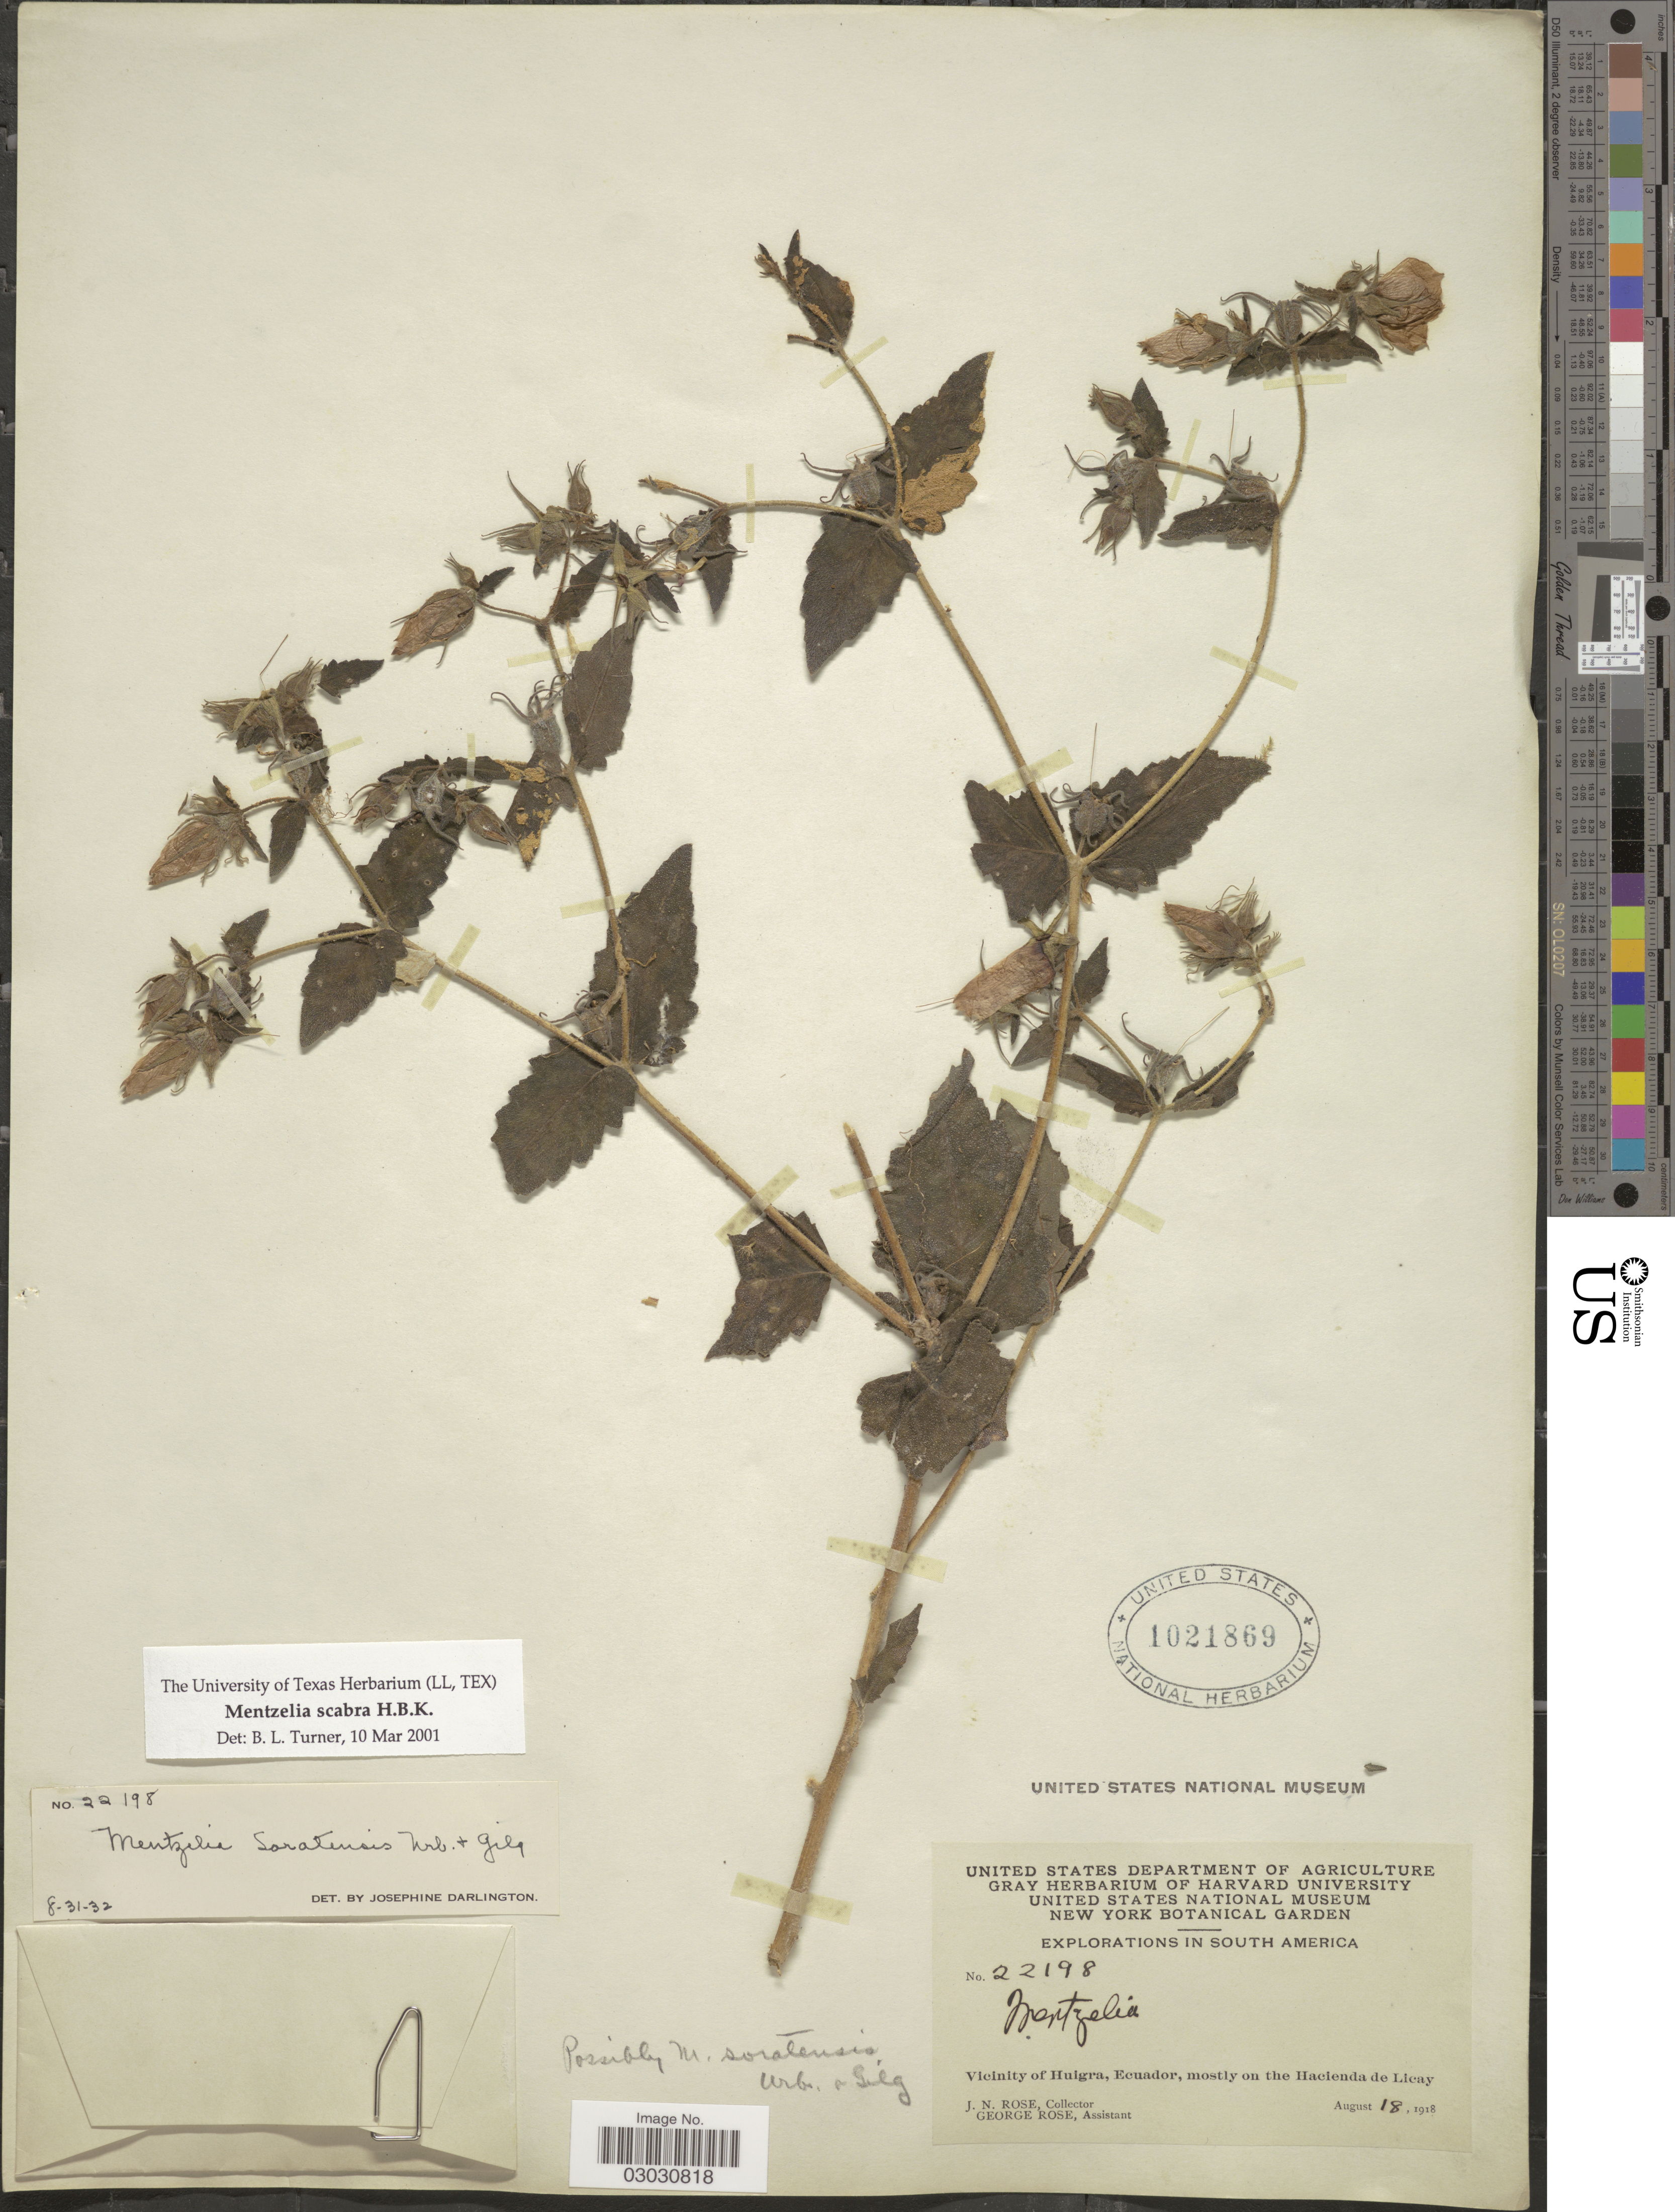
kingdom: Plantae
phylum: Tracheophyta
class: Magnoliopsida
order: Cornales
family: Loasaceae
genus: Mentzelia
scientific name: Mentzelia scabra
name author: Kunth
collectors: J. N. Rose & G. Rose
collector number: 22198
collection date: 1918-08-18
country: Ecuador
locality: Vicinity of Huigra, mostly on the Hacienda de Licay.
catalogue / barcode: US 1021869